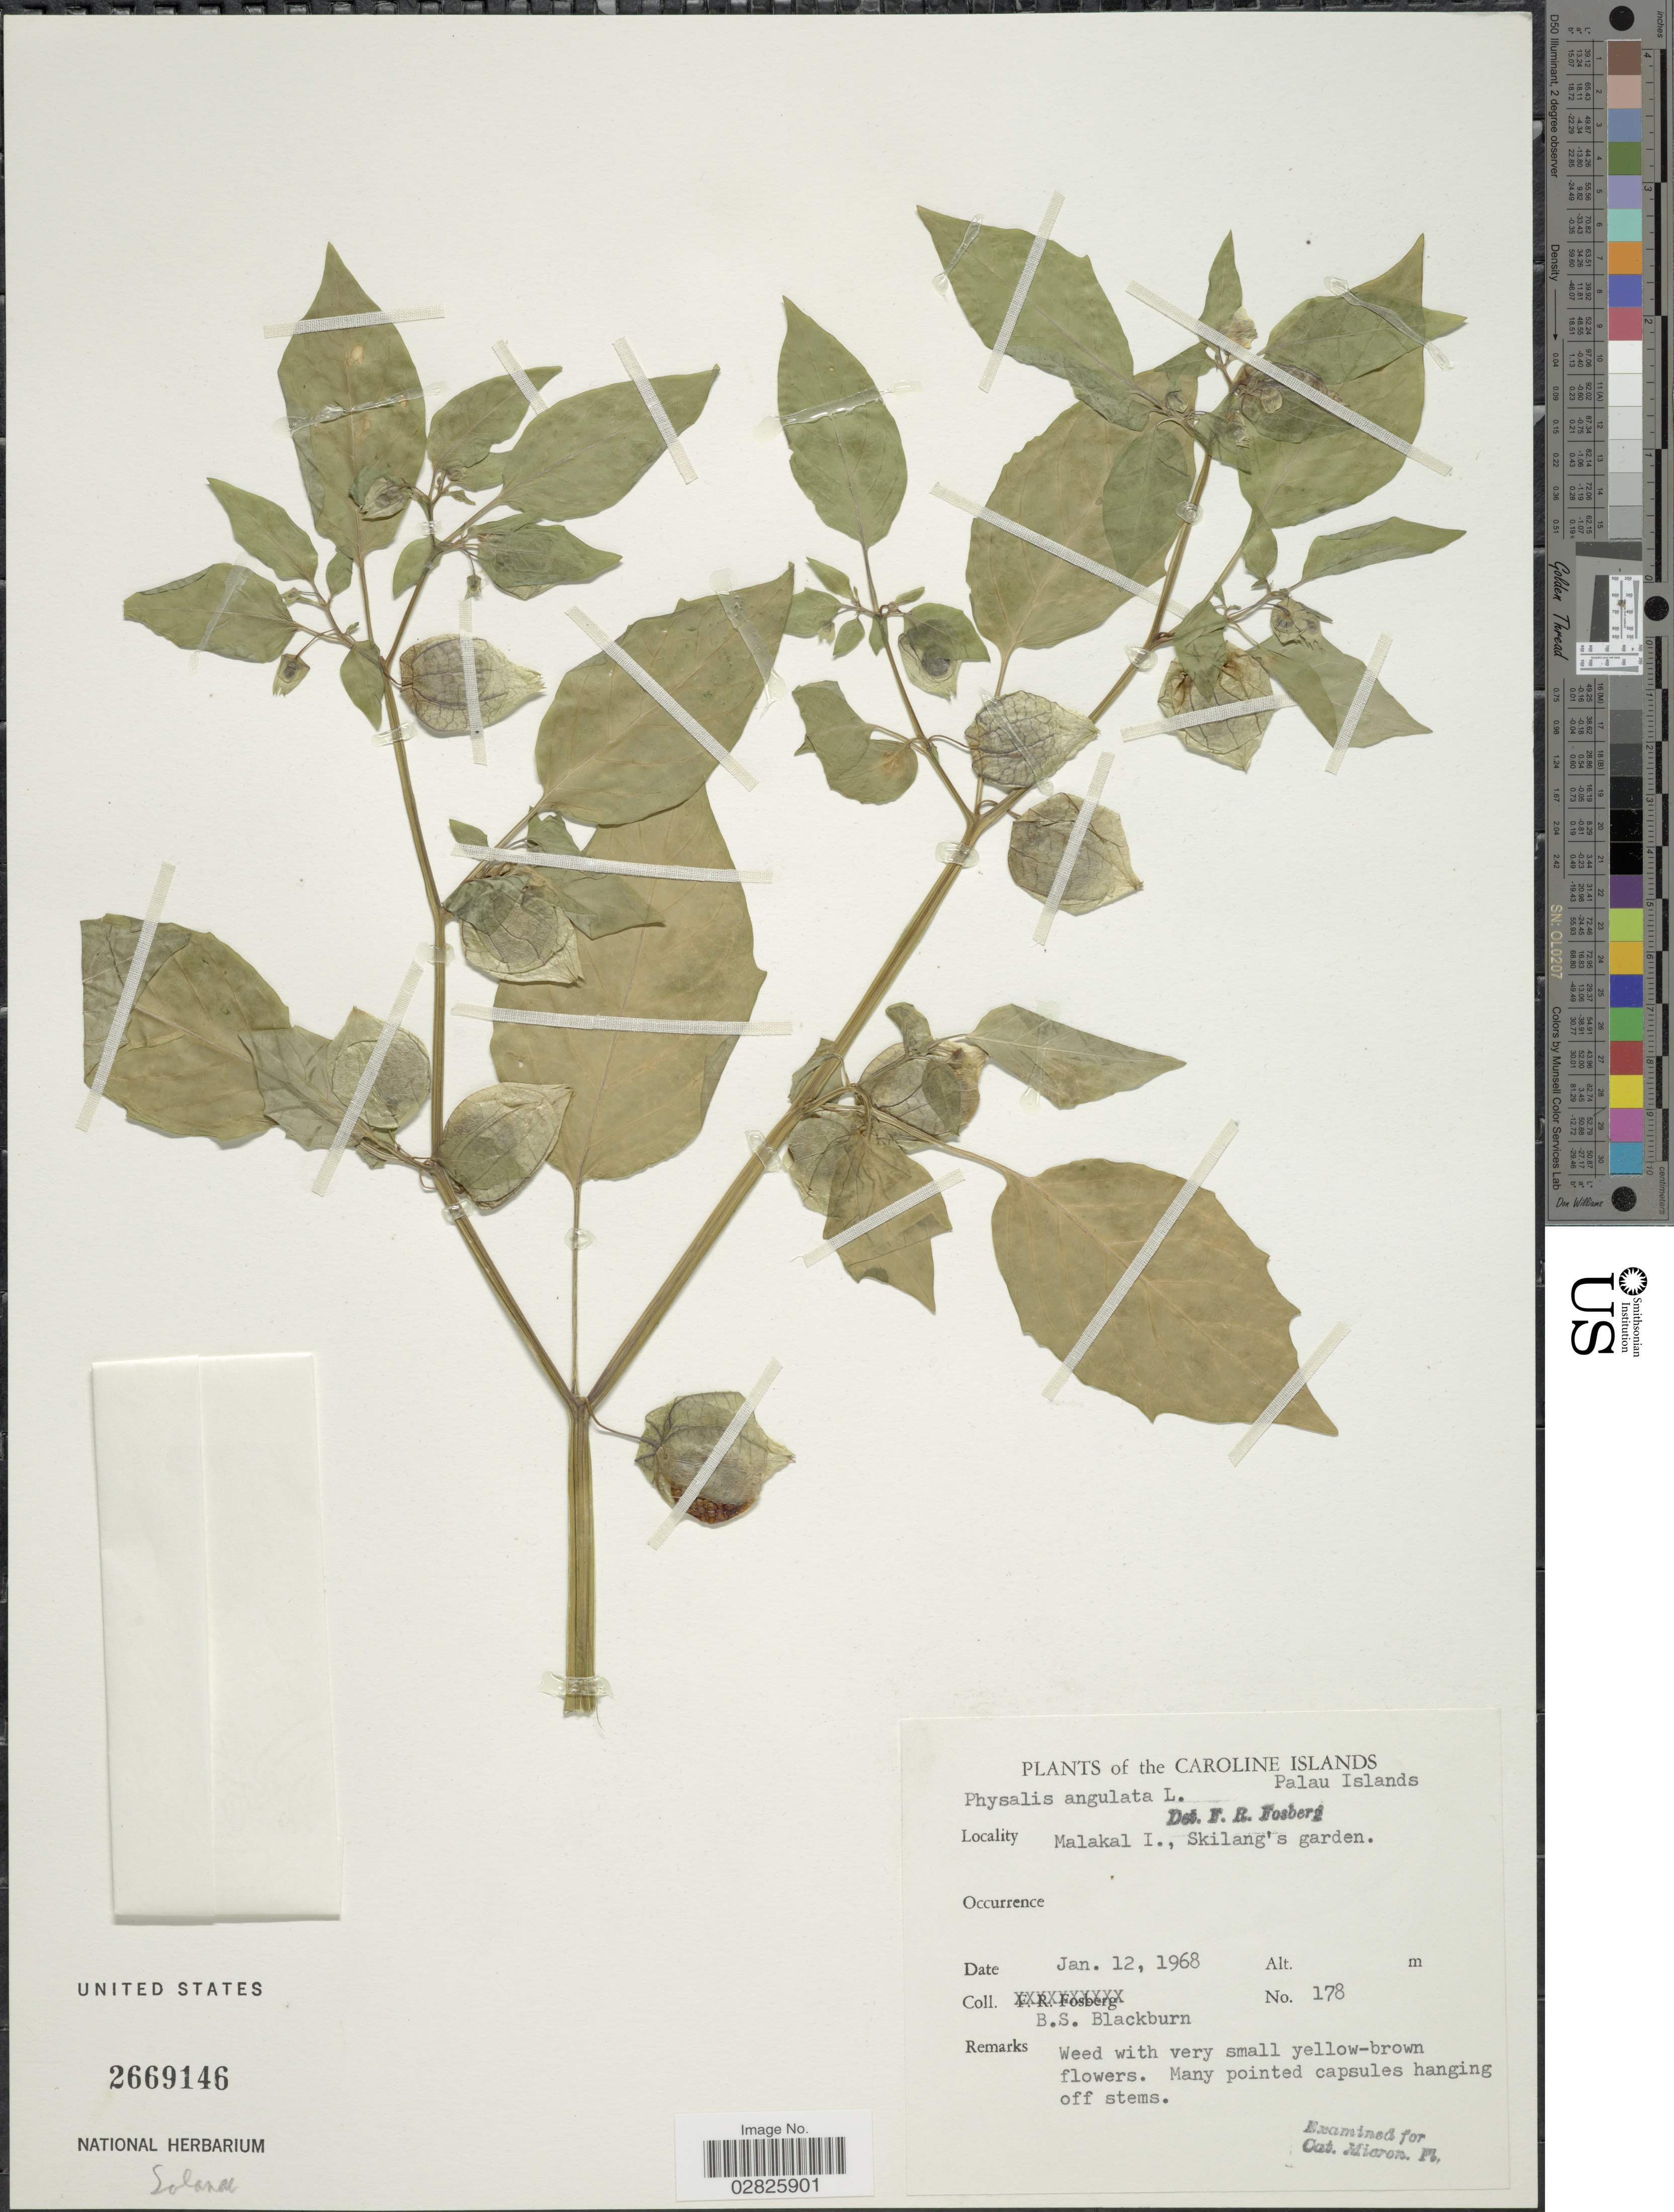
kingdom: Plantae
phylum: Tracheophyta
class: Magnoliopsida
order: Solanales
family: Solanaceae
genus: Physalis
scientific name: Physalis angulata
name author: L.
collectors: B. S. Blackburn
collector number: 178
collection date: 1968-01-12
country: Palau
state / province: Koror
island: Ngemelachel [Malakal]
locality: Caroline Islands. Palau Islands. Malakal I., Skilang's garden.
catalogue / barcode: US 2669146